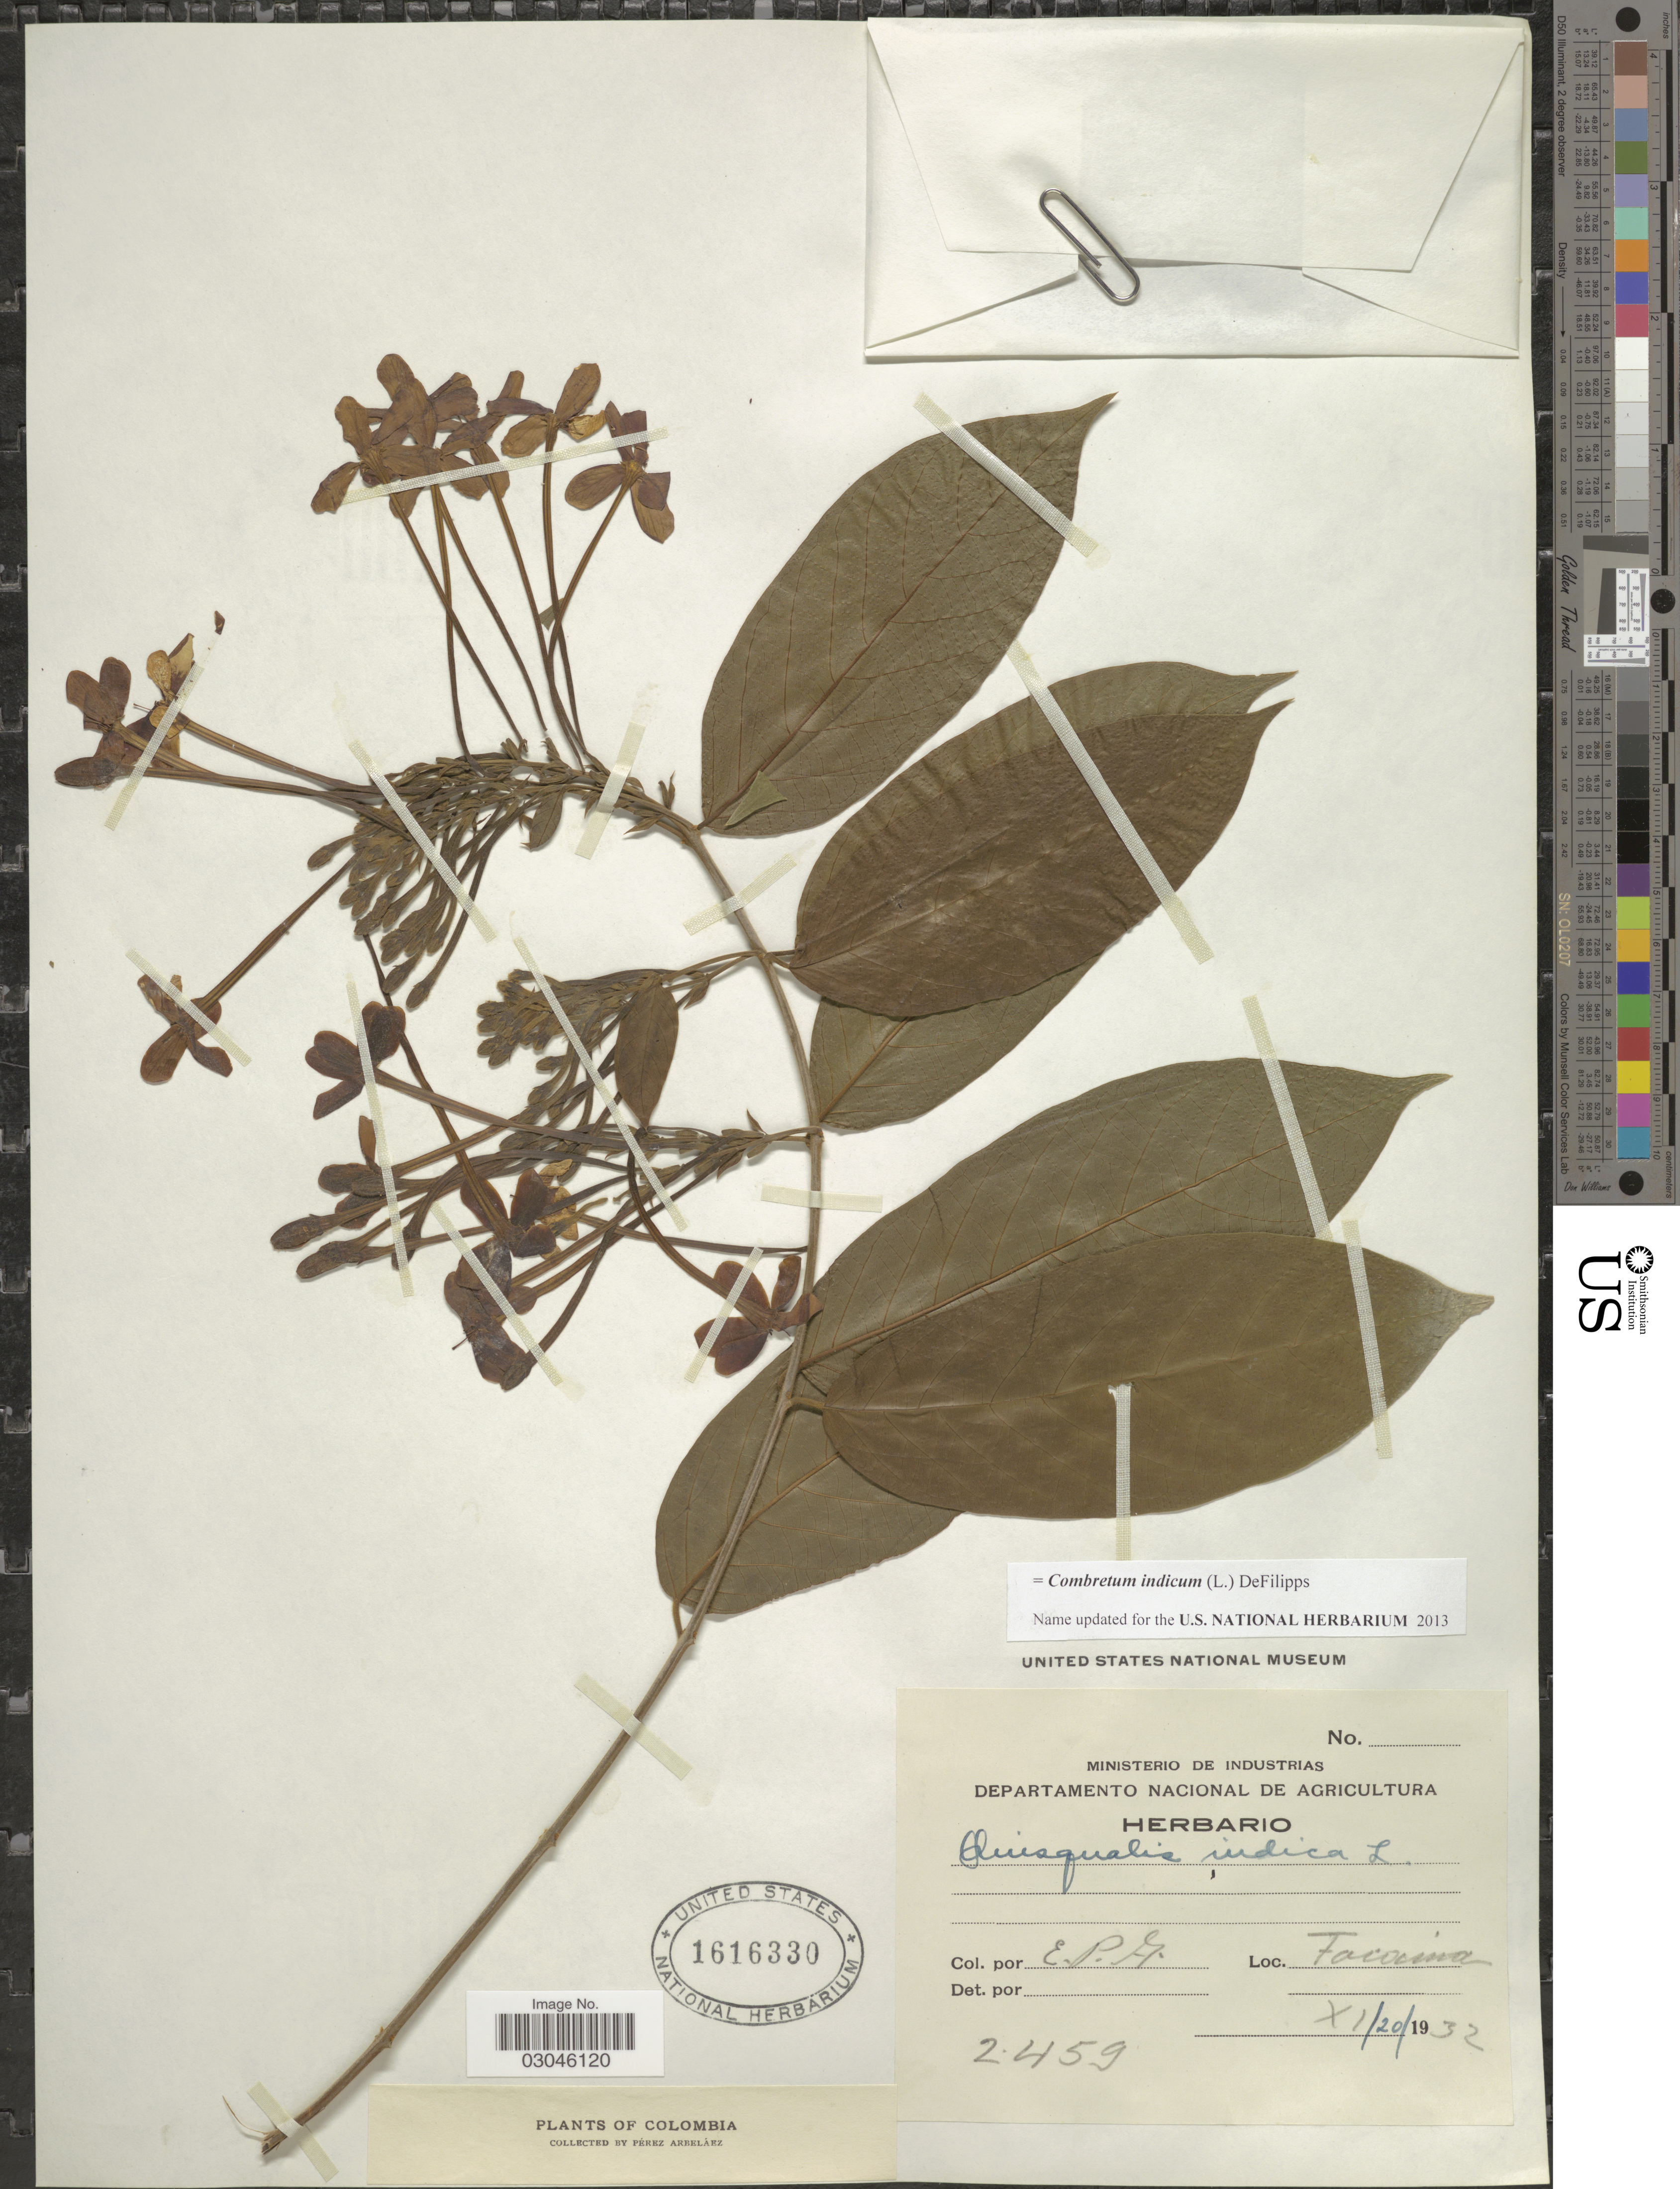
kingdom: Plantae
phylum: Tracheophyta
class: Magnoliopsida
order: Myrtales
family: Combretaceae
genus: Combretum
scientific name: Combretum indicum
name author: (L.) DeFilipps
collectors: E. Pérez Arbeláez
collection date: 1932-11-20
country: Colombia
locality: Tocaima.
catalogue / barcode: US 1616330